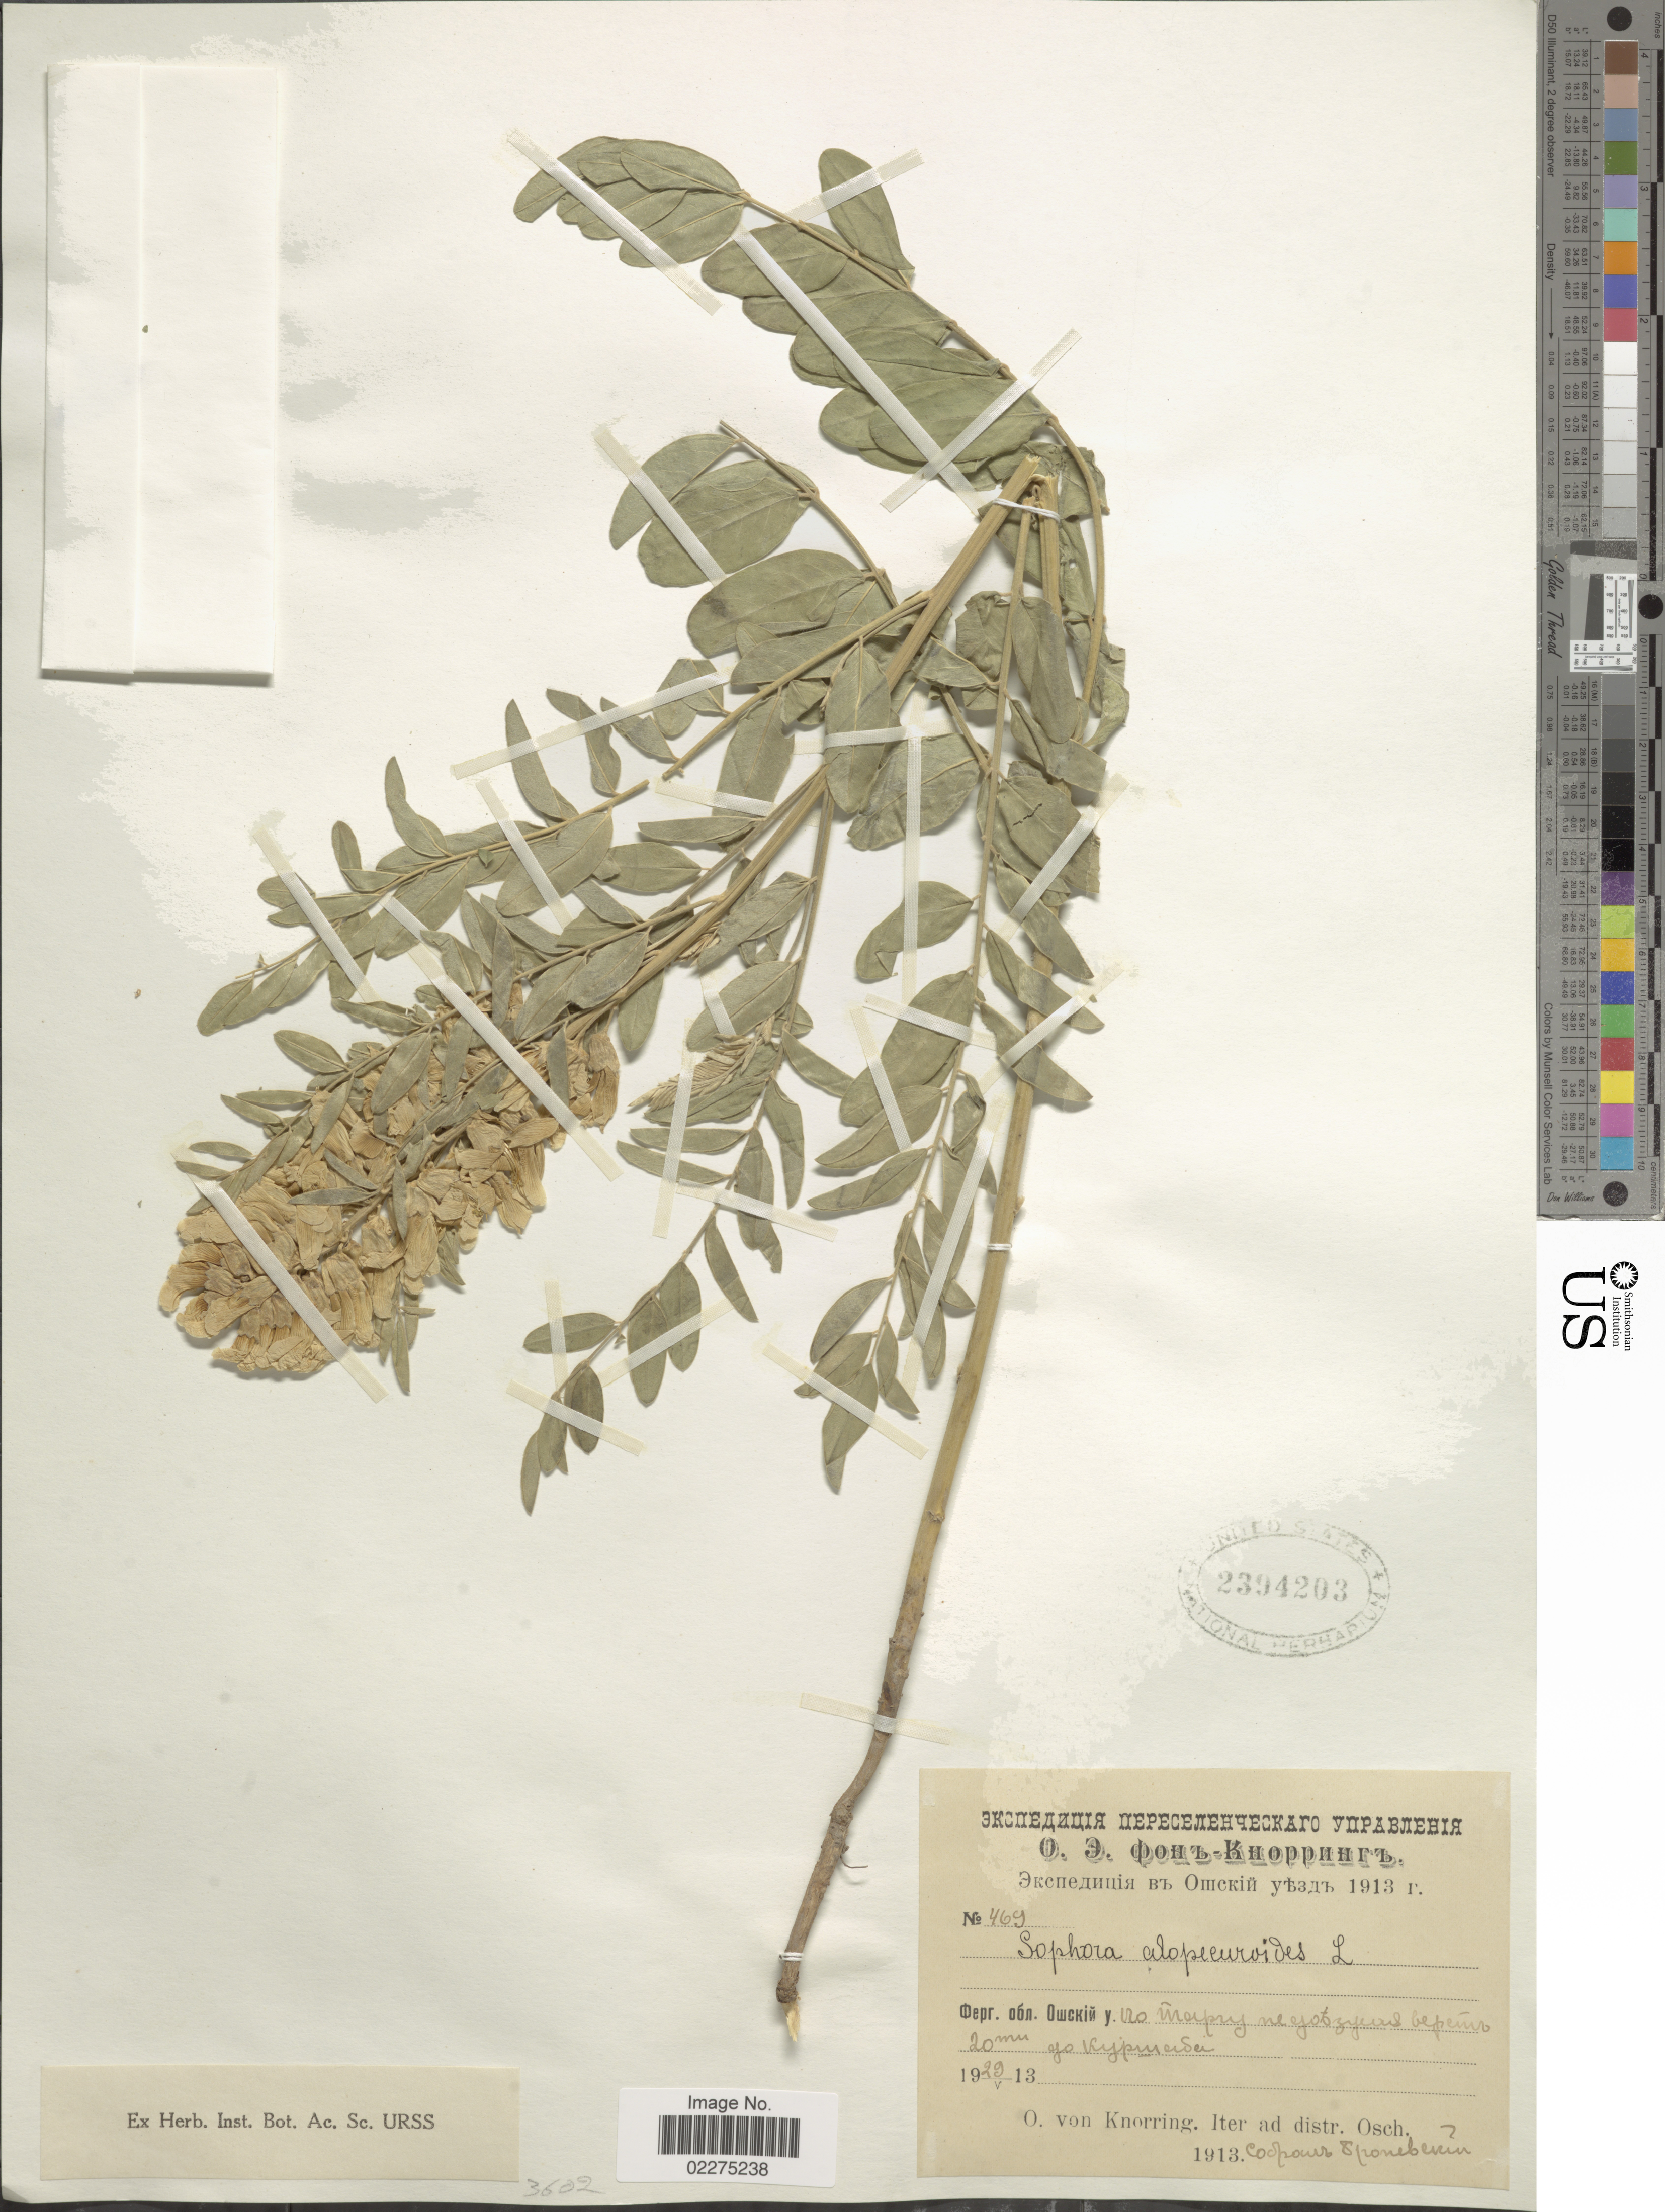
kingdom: Plantae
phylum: Tracheophyta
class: Magnoliopsida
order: Fabales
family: Fabaceae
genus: Sophora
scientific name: Sophora alopecuroides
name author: L.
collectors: O. Knorring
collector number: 469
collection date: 1913-05-20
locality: Distr. Osch. [Foreign script]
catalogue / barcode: US 2394203